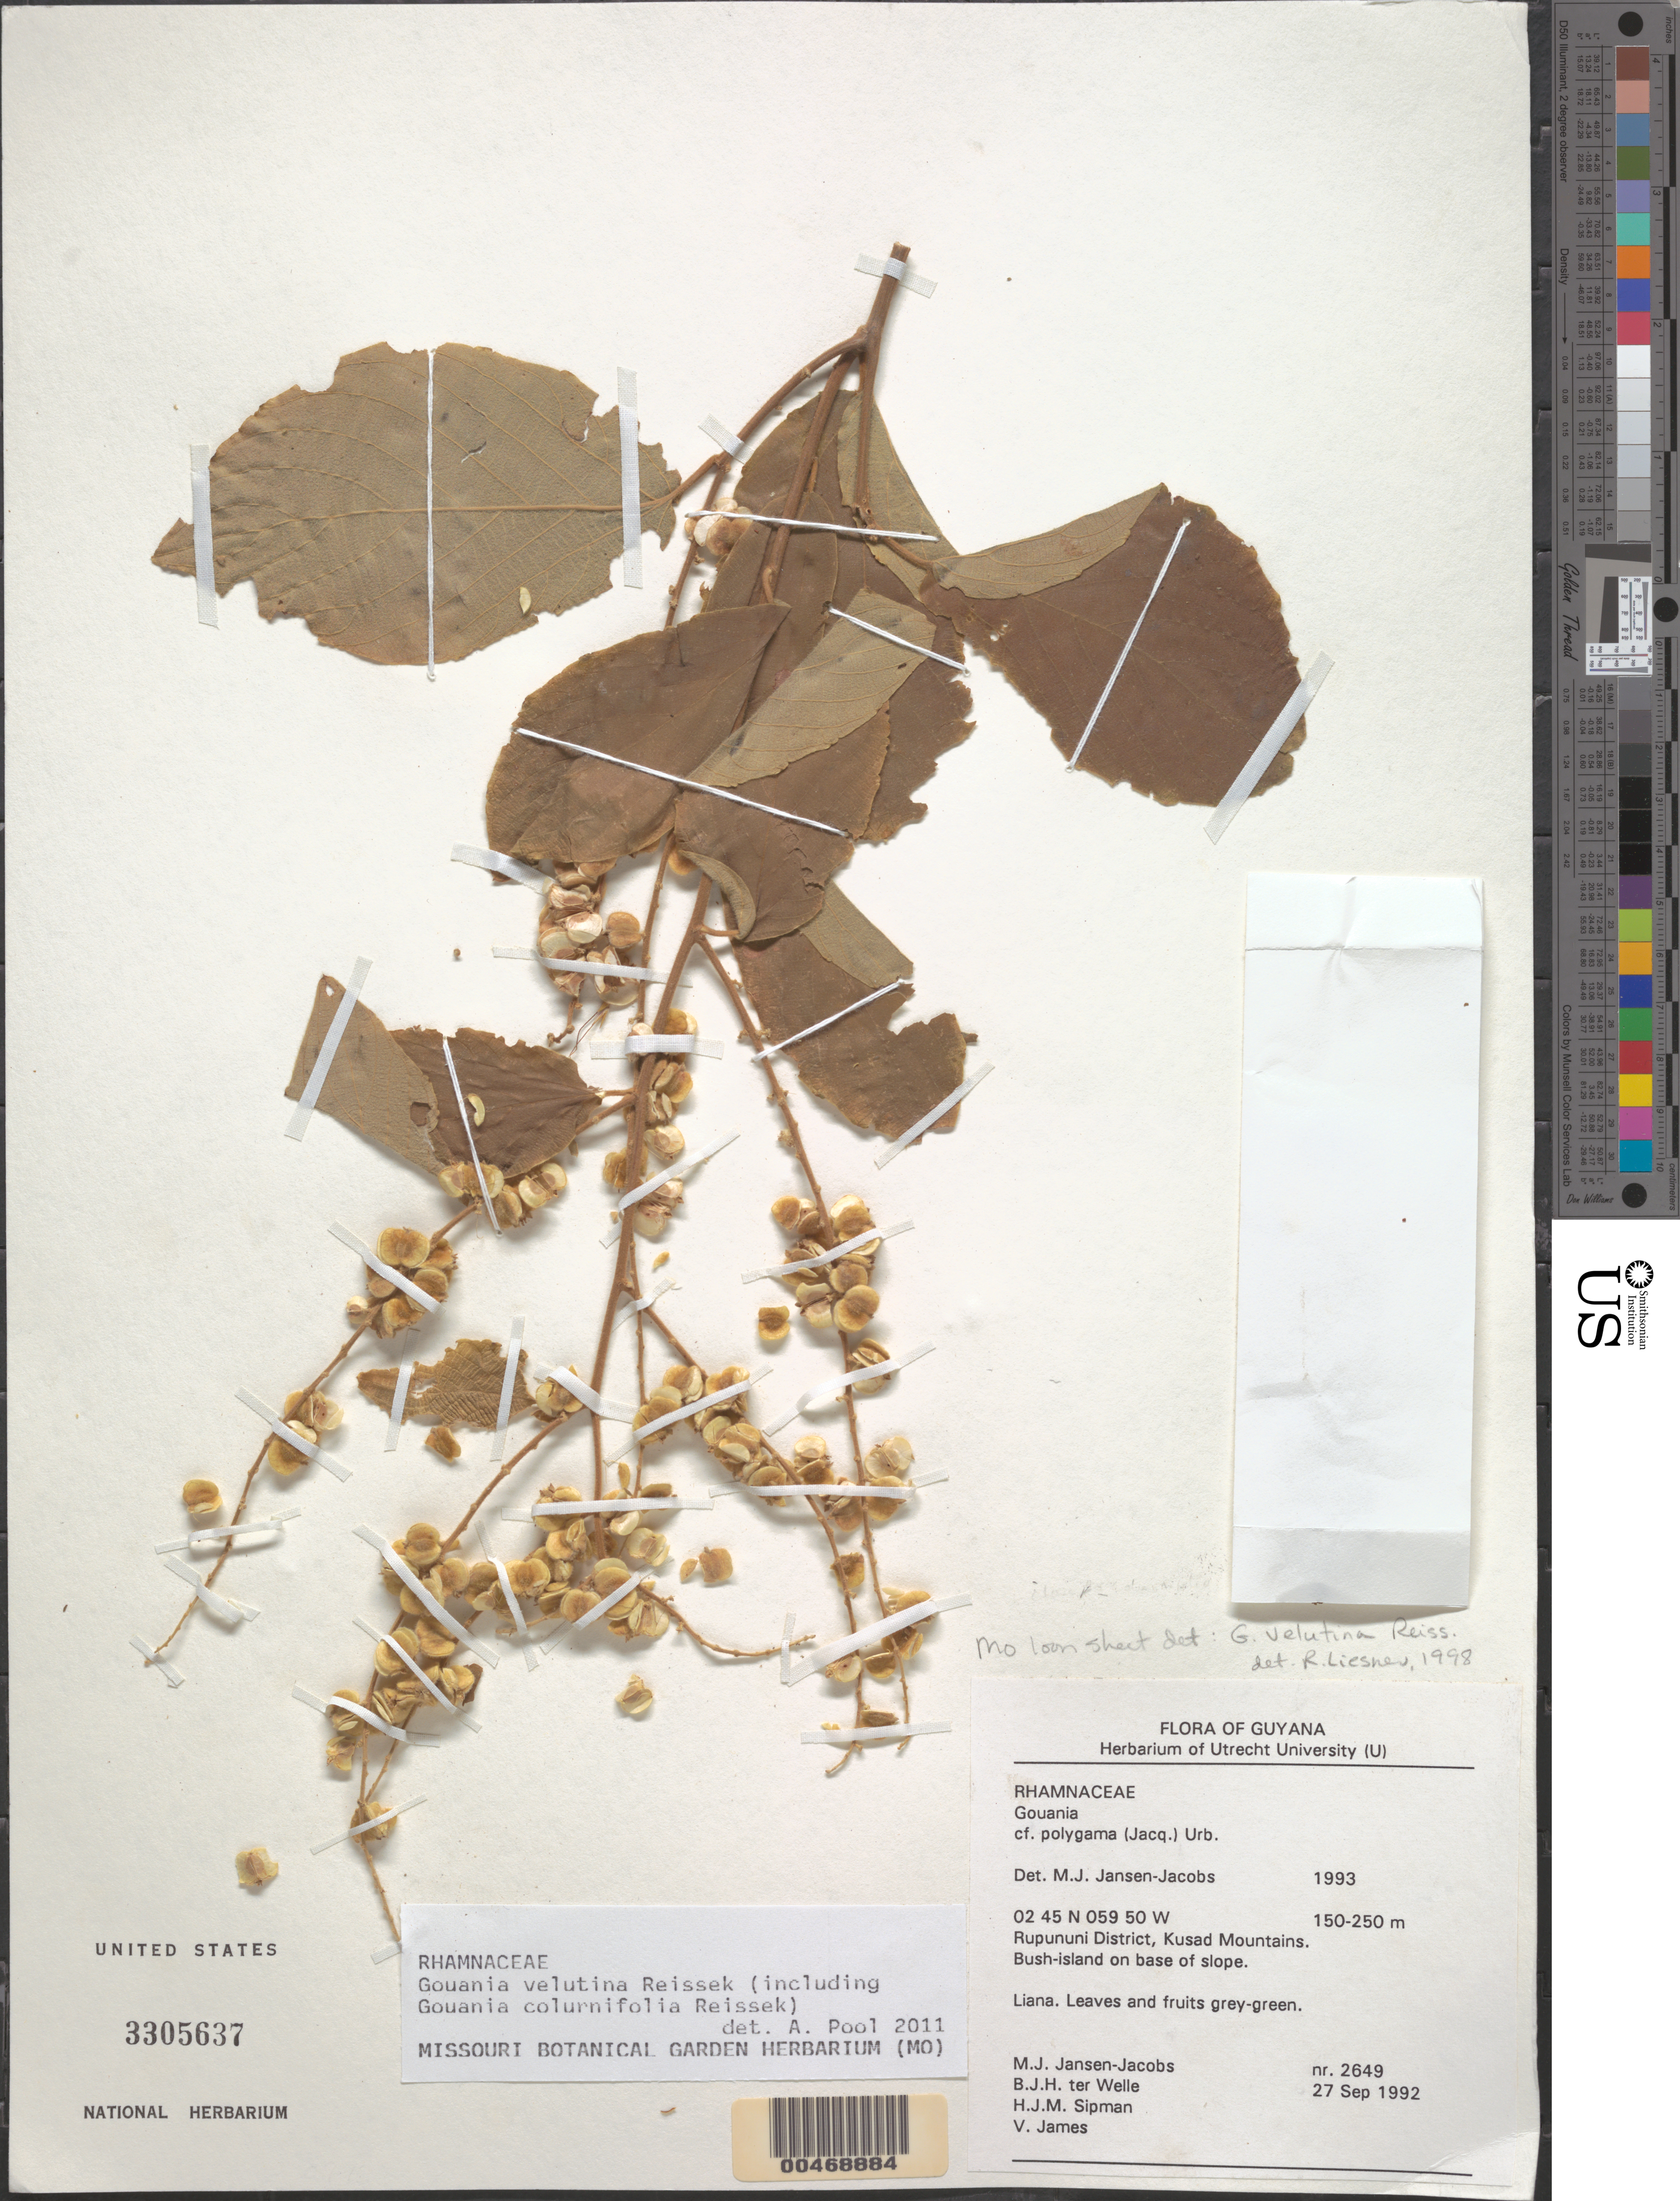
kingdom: Plantae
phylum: Tracheophyta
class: Magnoliopsida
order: Rosales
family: Rhamnaceae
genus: Gouania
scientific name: Gouania velutina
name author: Reissek in Mart.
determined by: Pool, A., (MO), Missouri Botanical Garden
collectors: M. J. Jansen-Jacobs, B. Welle, H. J. M. Sipman & V. James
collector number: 2649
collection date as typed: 27-Sep-92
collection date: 1992-09-27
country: Guyana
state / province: U. Takutu-U. Essequibo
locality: Kusad Mountains, Rupununi District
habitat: Bush island on base of slope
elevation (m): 150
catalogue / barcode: US 3305637